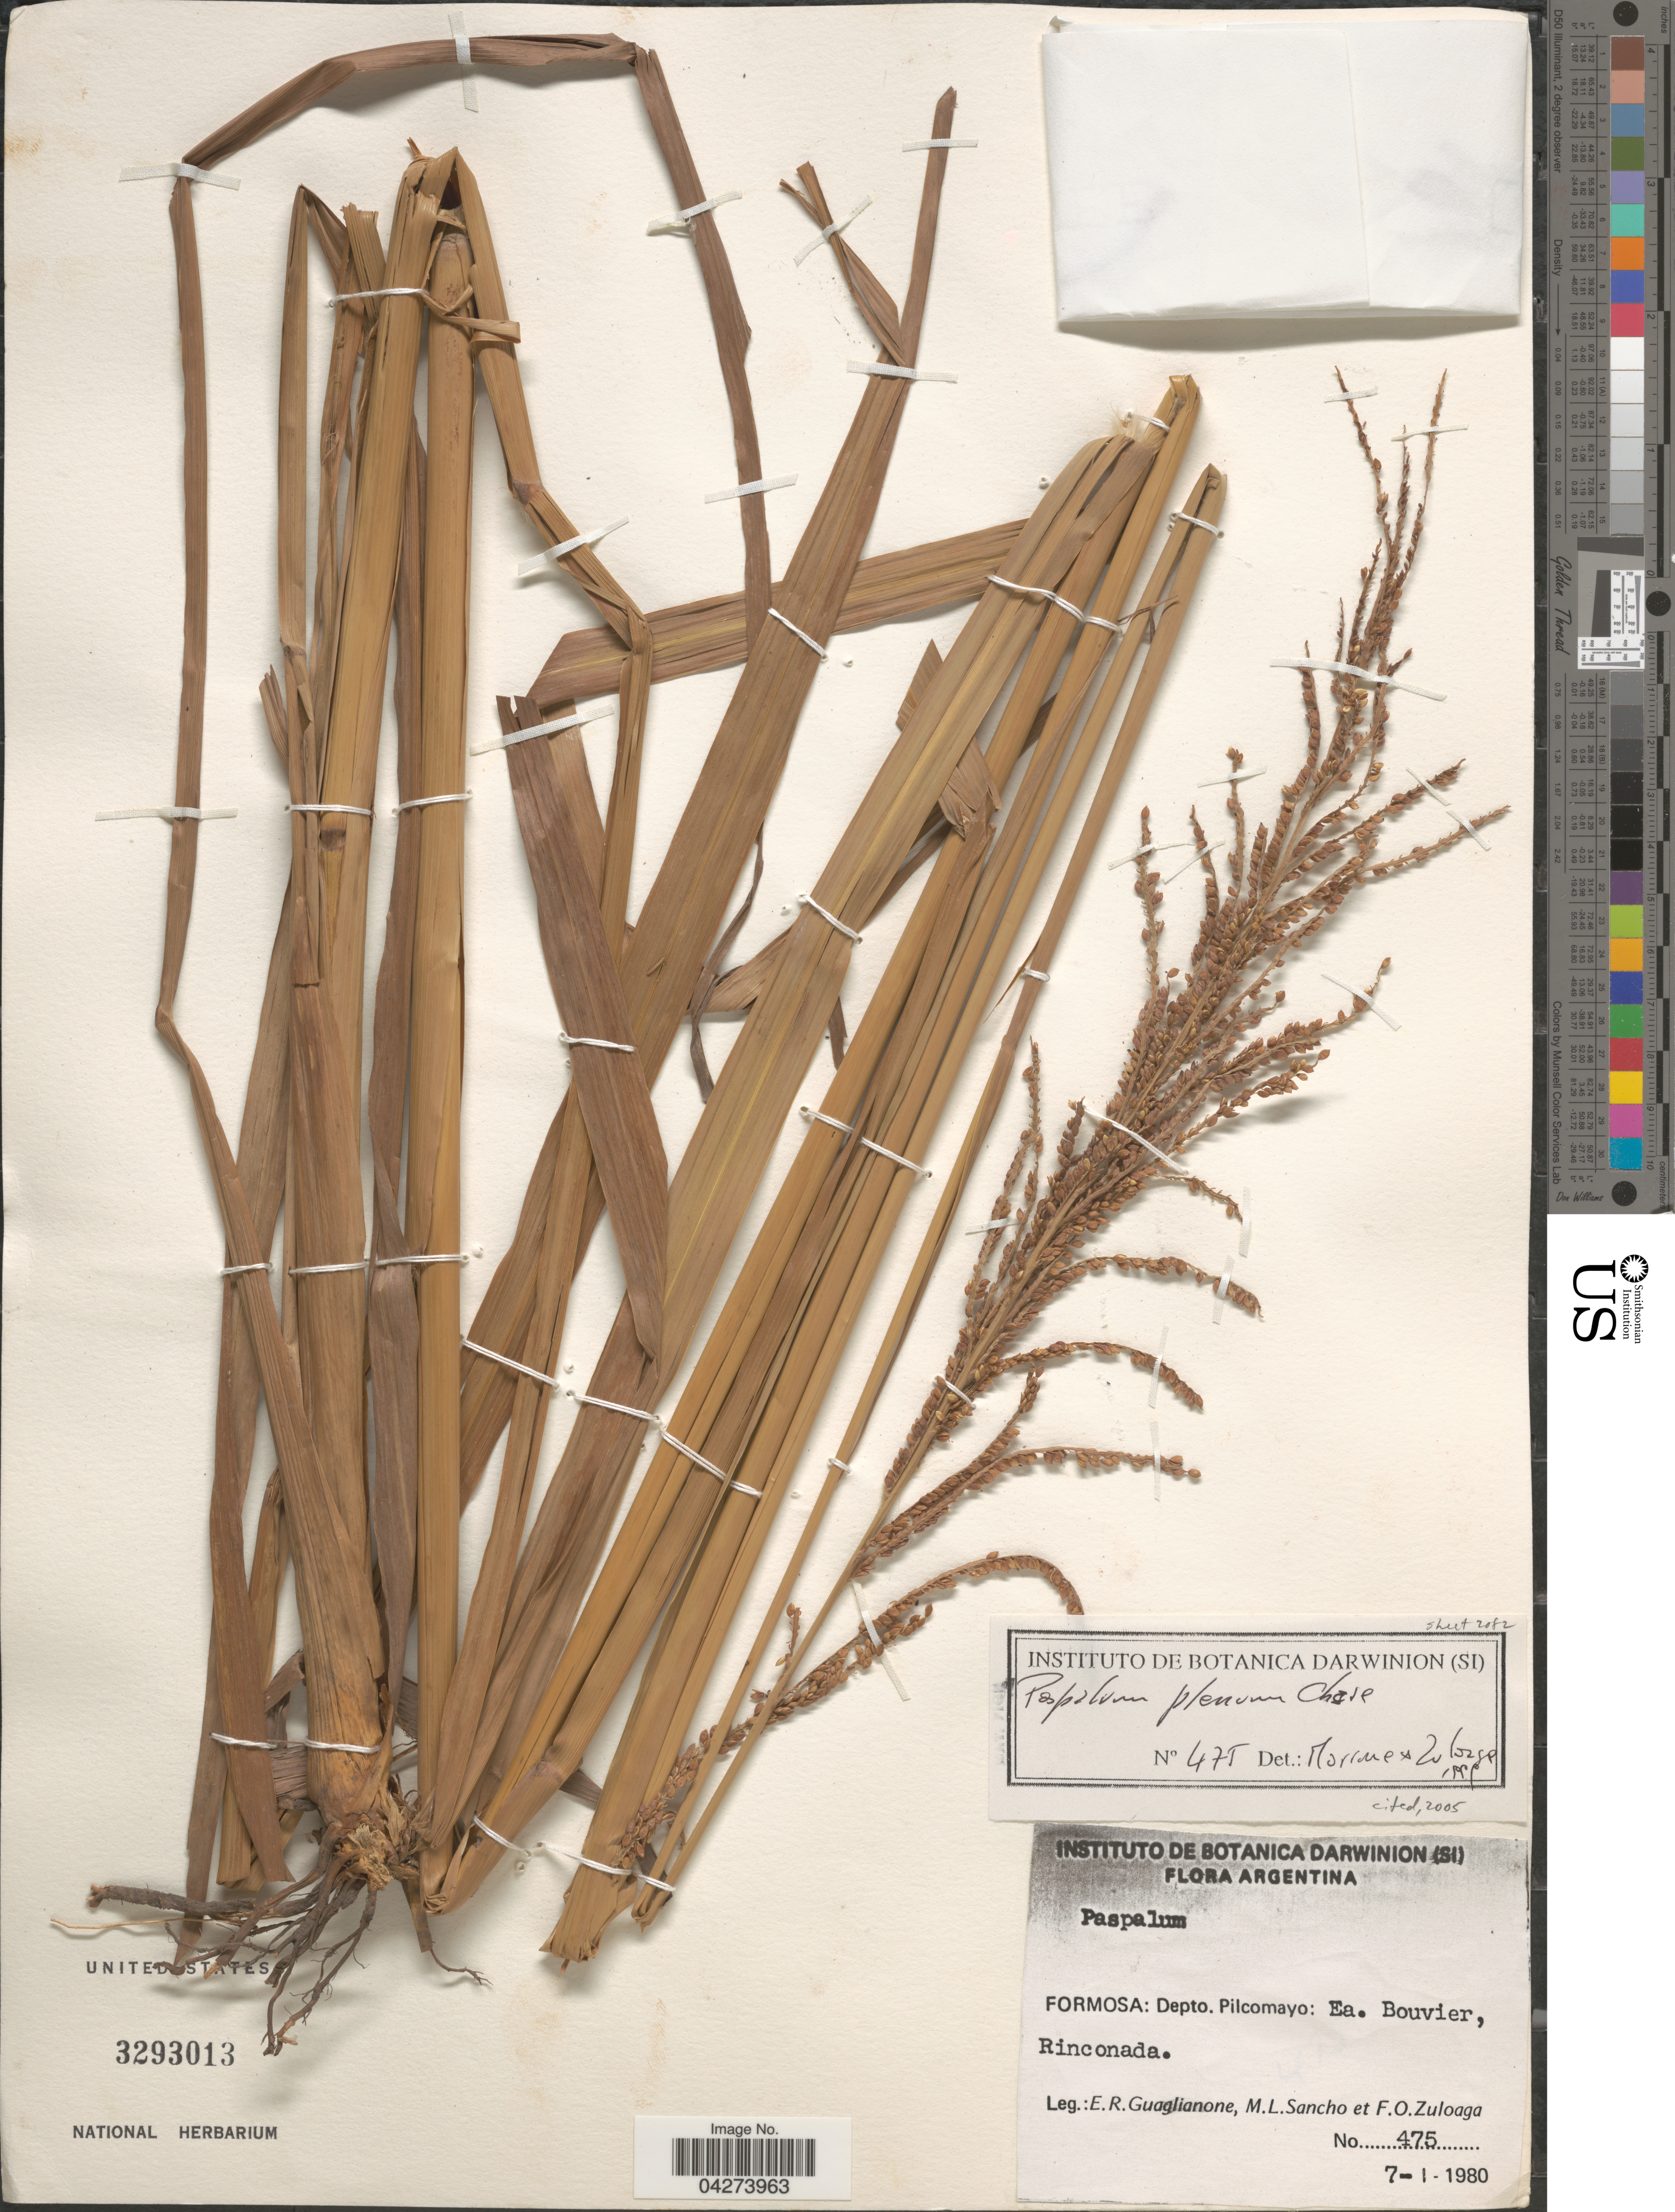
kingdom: Plantae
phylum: Tracheophyta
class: Liliopsida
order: Poales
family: Poaceae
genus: Paspalum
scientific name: Paspalum plenum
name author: Chase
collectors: E. R. Guaglianone, M. L. Sancho & F. O. Zuloaga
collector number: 475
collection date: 1980-01-07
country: Argentina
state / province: Formosa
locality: Depto. Pilcomayo: Ea. Bouvier, Rinconada.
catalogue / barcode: US 3293013